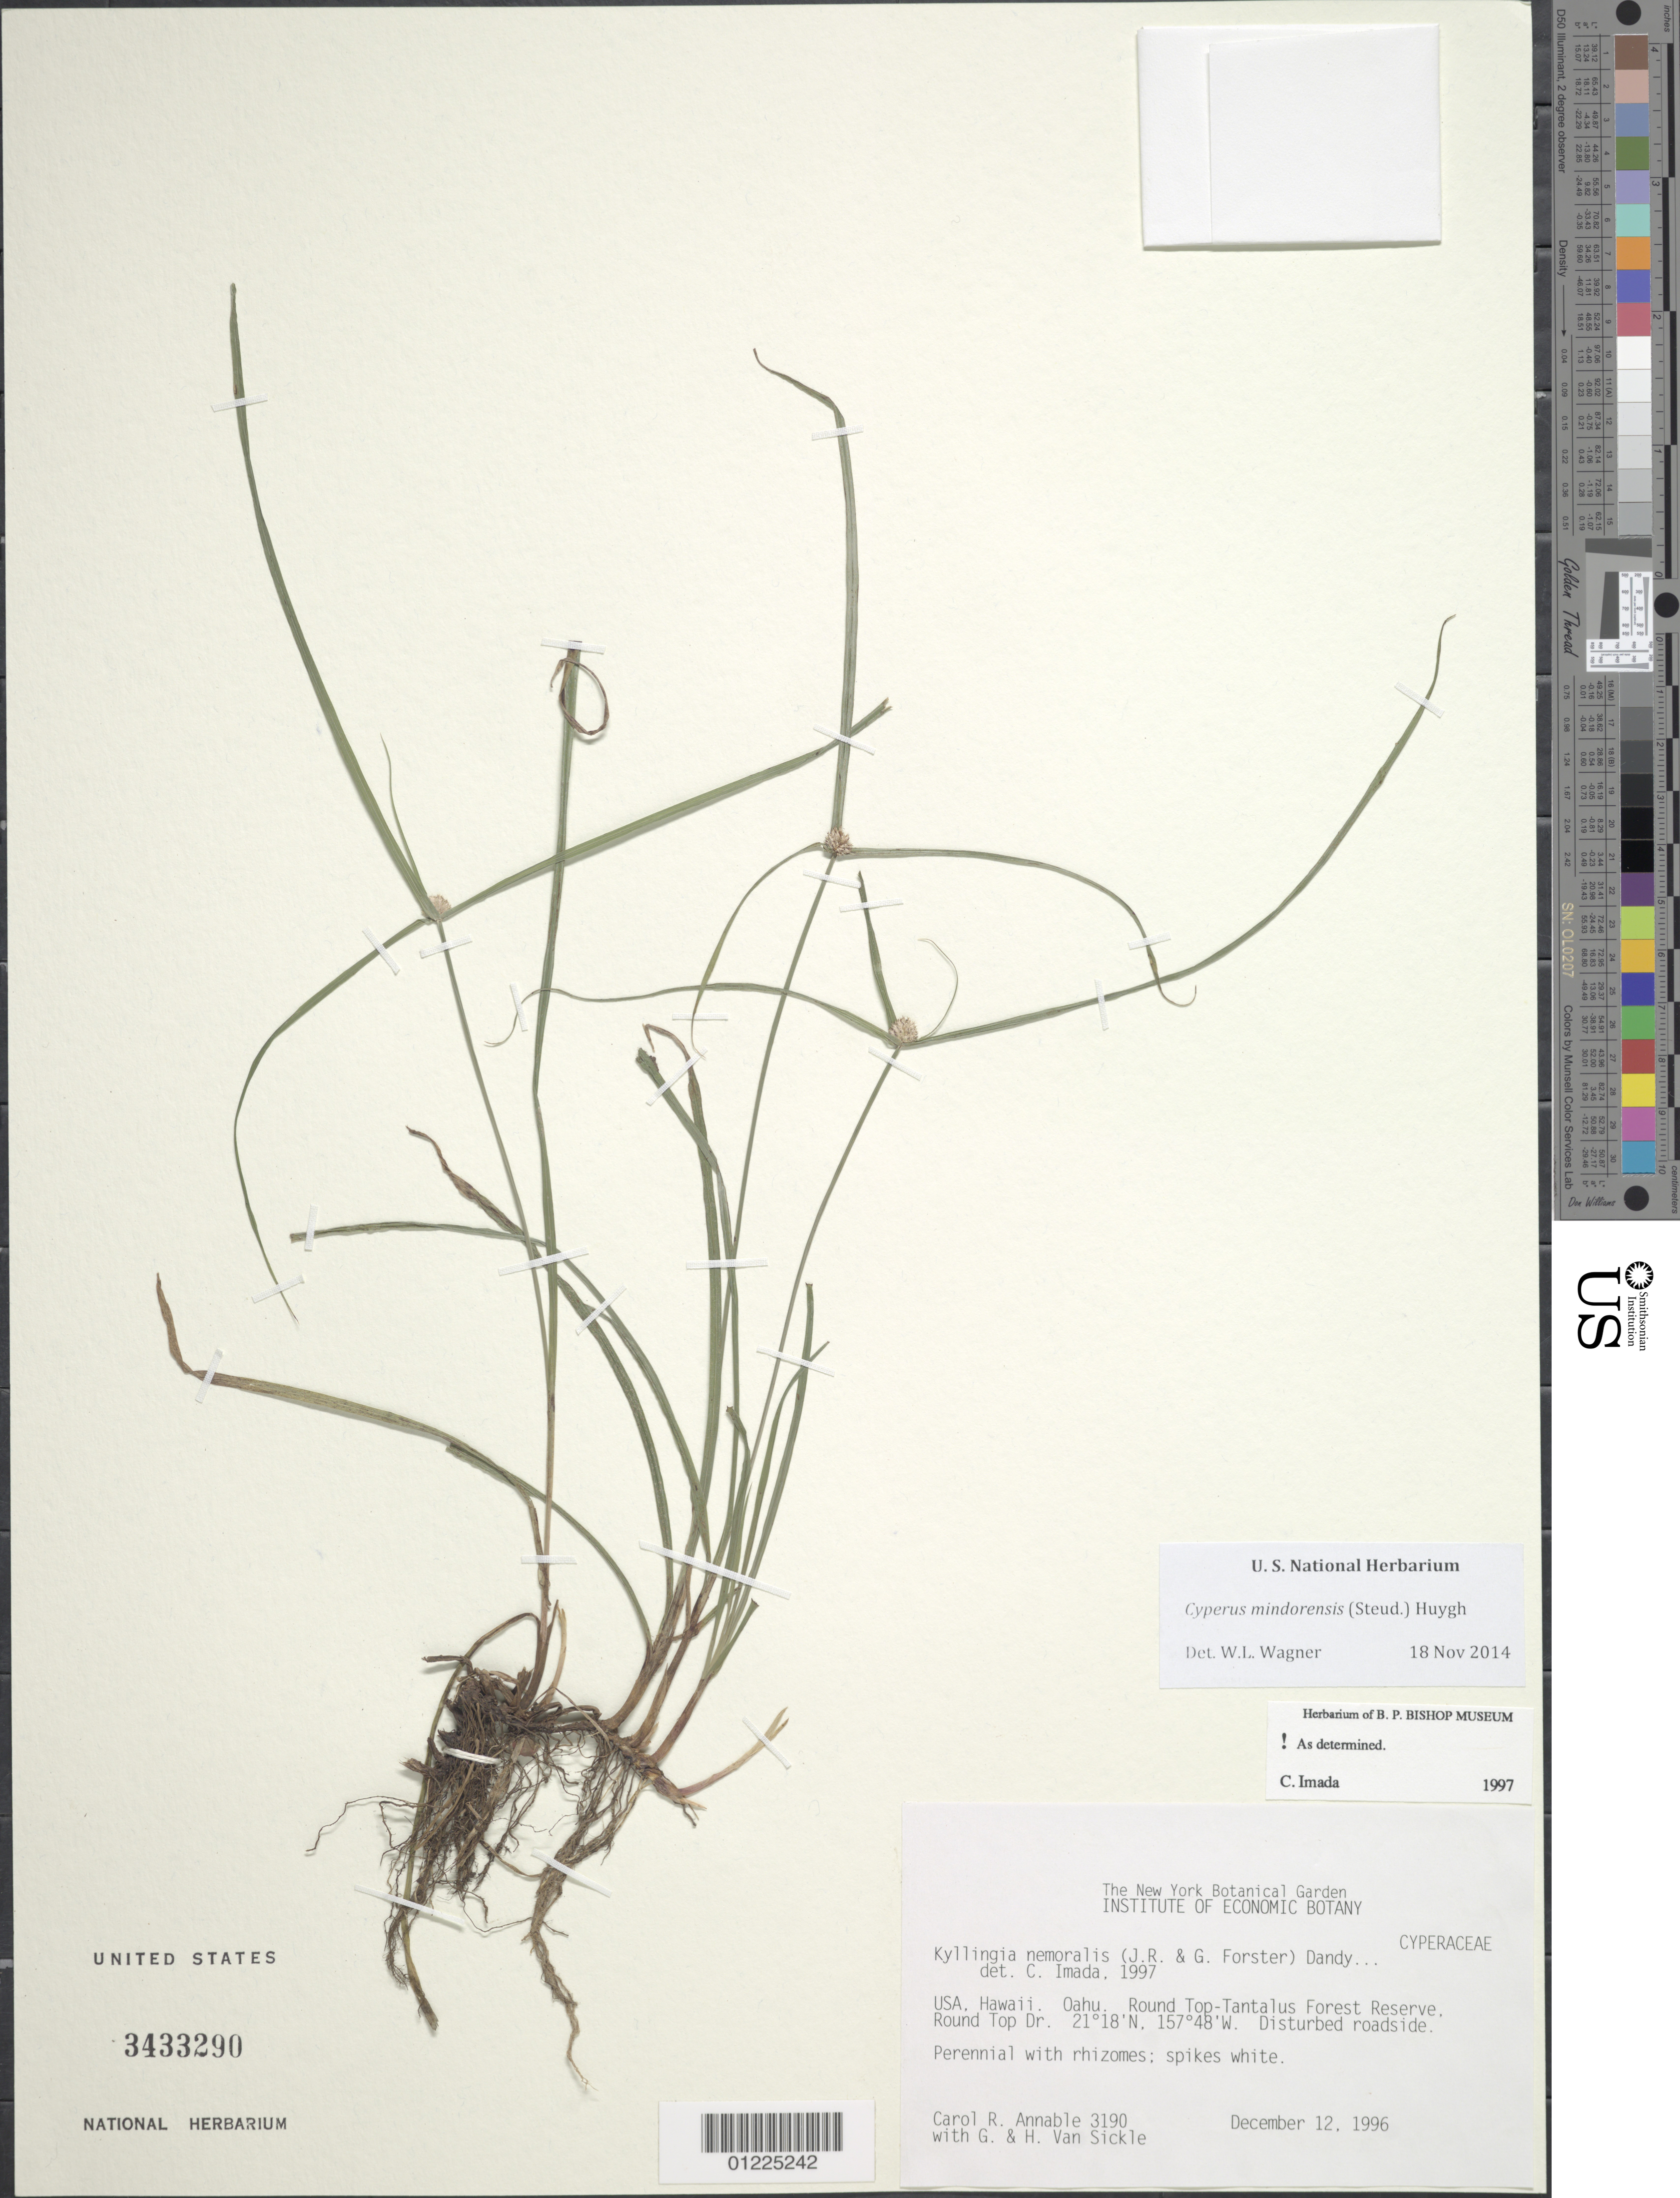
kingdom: Plantae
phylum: Tracheophyta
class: Liliopsida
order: Poales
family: Cyperaceae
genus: Cyperus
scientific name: Cyperus mindorensis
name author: (Steud.) Huygh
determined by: Wagner, W. L., (BOT), Smithsonian Institution - National Museum of Natural History (UNITED STATES)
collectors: C. R. Annable, H. Van Sickle & G. A. Van Sickle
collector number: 3190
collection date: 1996-12-12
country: United States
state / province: Hawaii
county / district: Honolulu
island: Oahu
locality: Round Top-Tantalus Forest Reserve, Round Top Dr.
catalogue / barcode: US 3433290